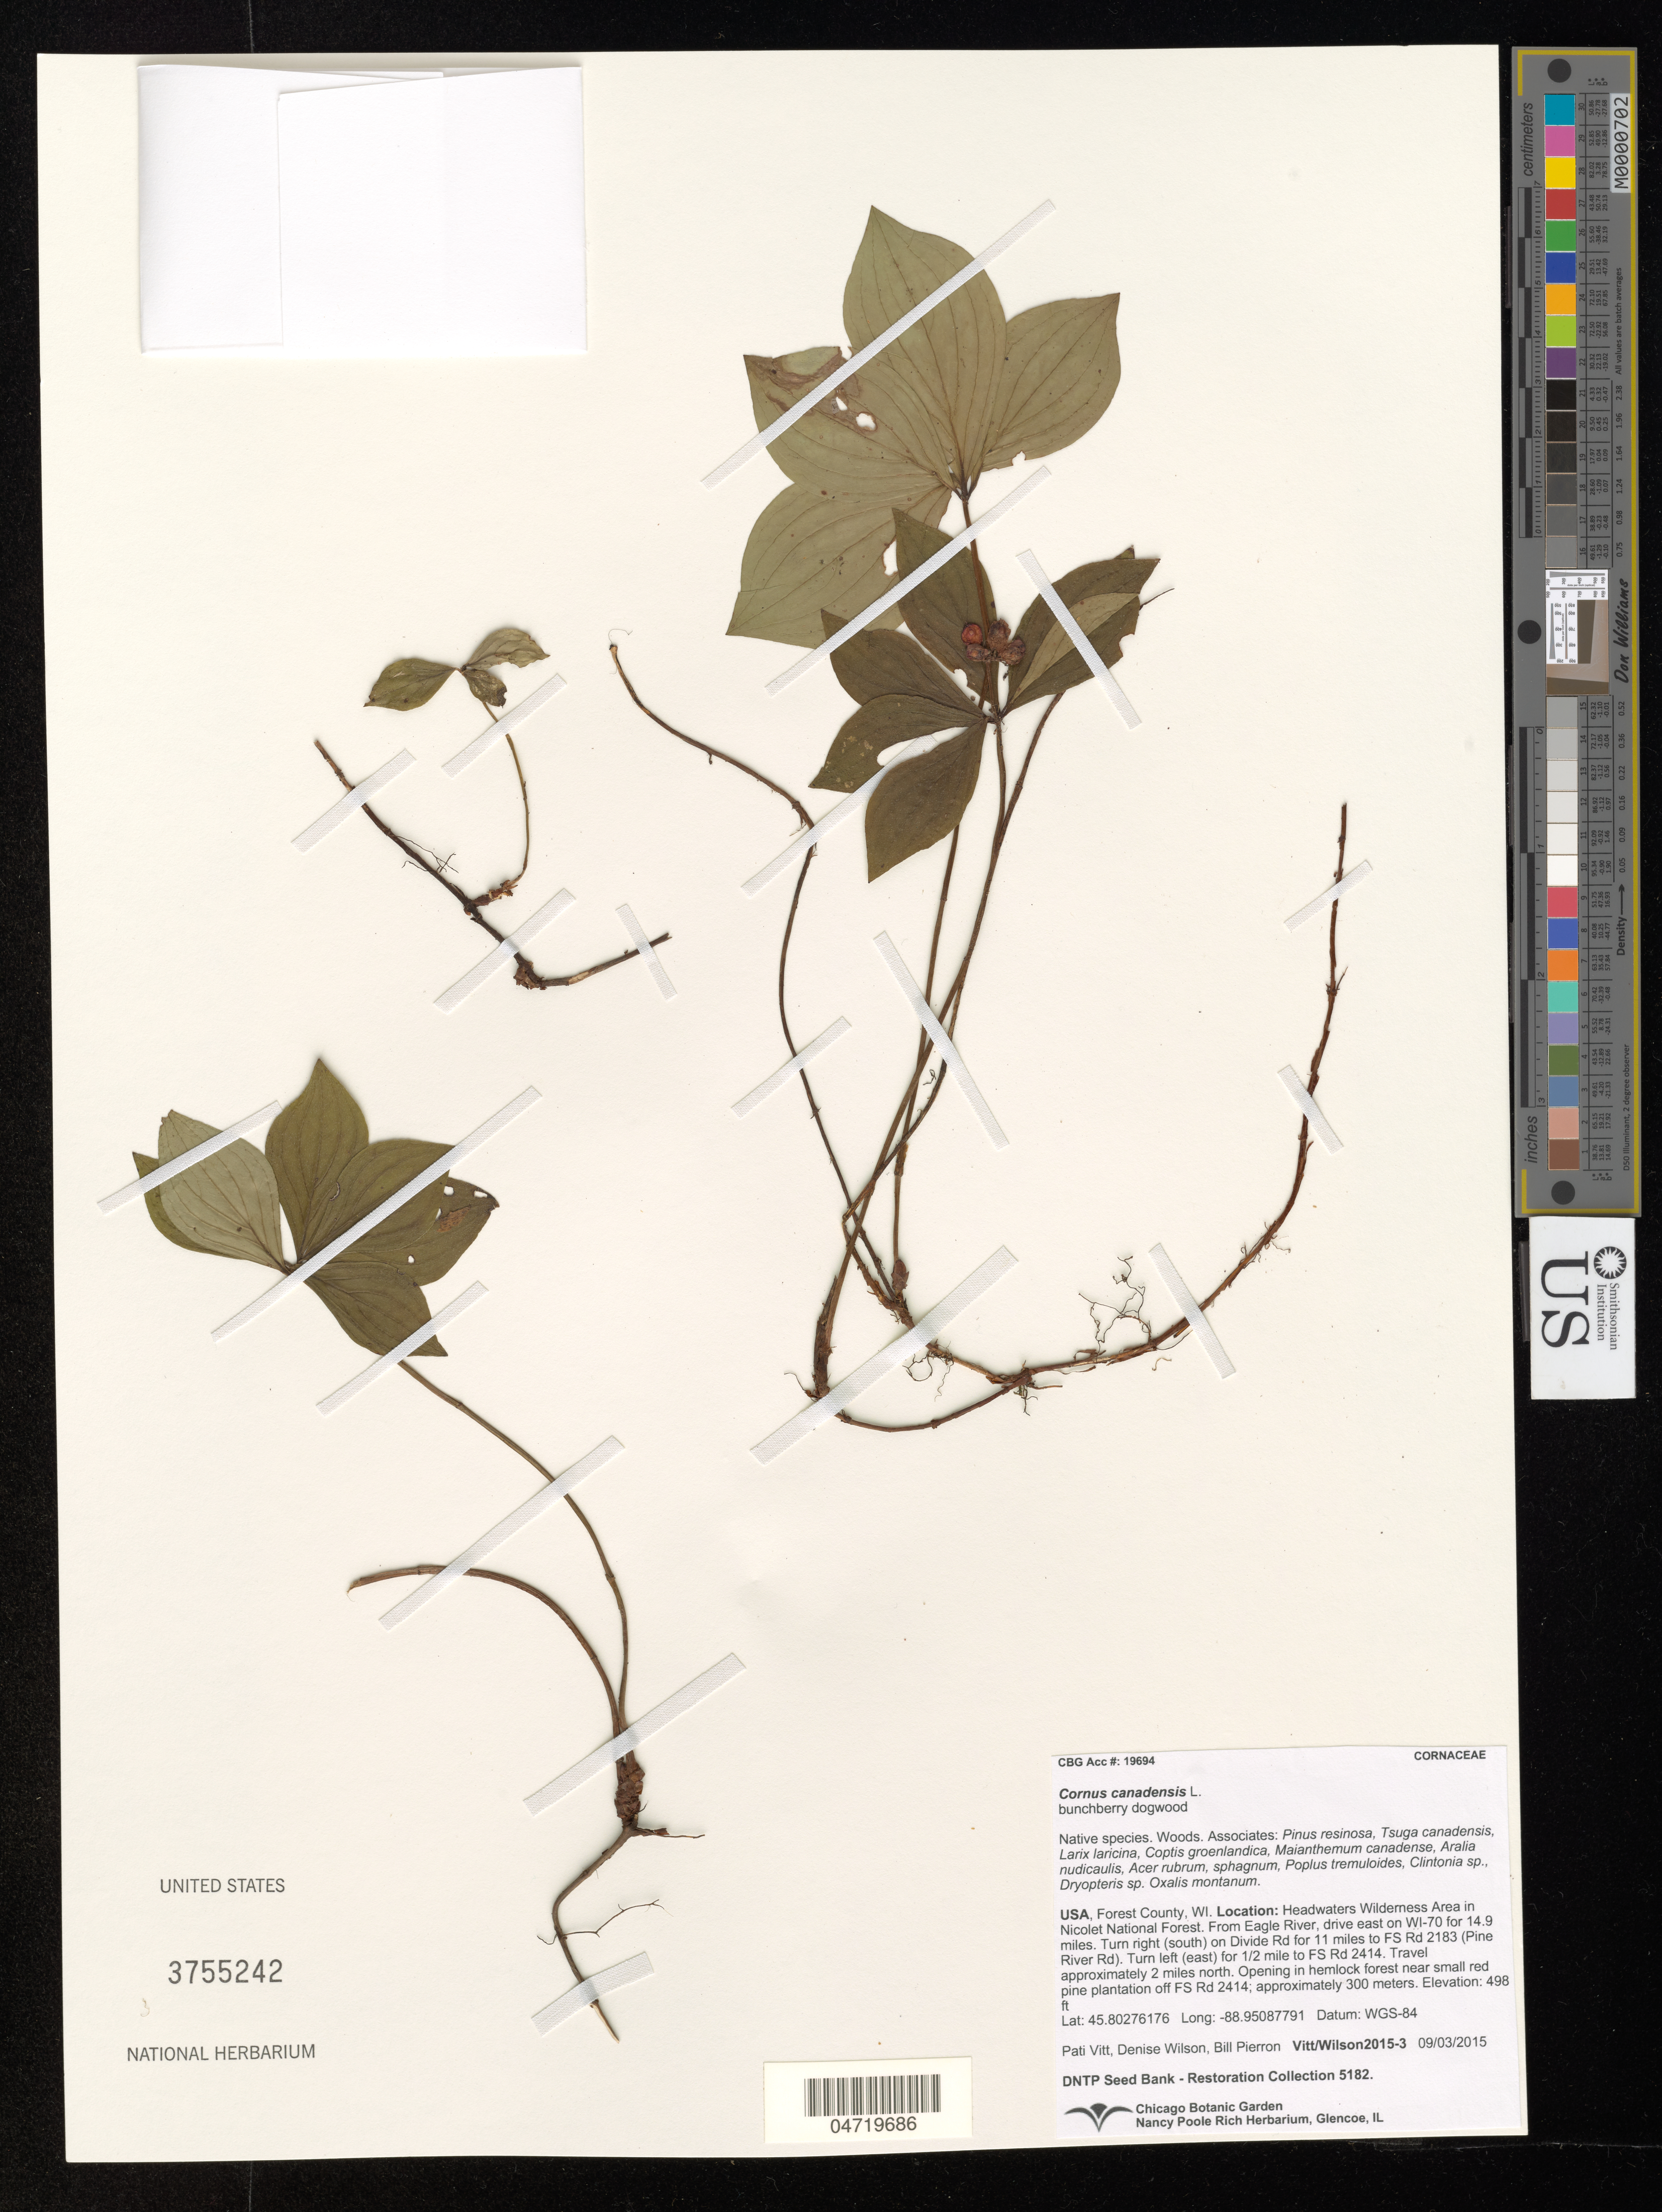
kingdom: Plantae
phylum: Tracheophyta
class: Magnoliopsida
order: Cornales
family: Cornaceae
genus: Cornus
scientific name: Cornus canadensis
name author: L.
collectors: P. Vitt, D. Wilson & B. Pierron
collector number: Vitt/Wilson2015-3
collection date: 2015-09-03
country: United States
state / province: Wisconsin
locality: Forest County, WI. Headwaters Wilderness Area in Nicolet National Forest. From Eagle River, drive east on WI-70 for 14.9 miles. Turn right (south) on Divide Rd for 11 miles to FS Rd 2183 (Pine River Rd). Turn left (east) for ½ mile to FS Rd 2414. Travel approximately 2 miles north. Opening in hemlock forest near small red pine plantation off FS Rd 2414; approximately 300 meters.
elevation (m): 152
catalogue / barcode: US 3755242